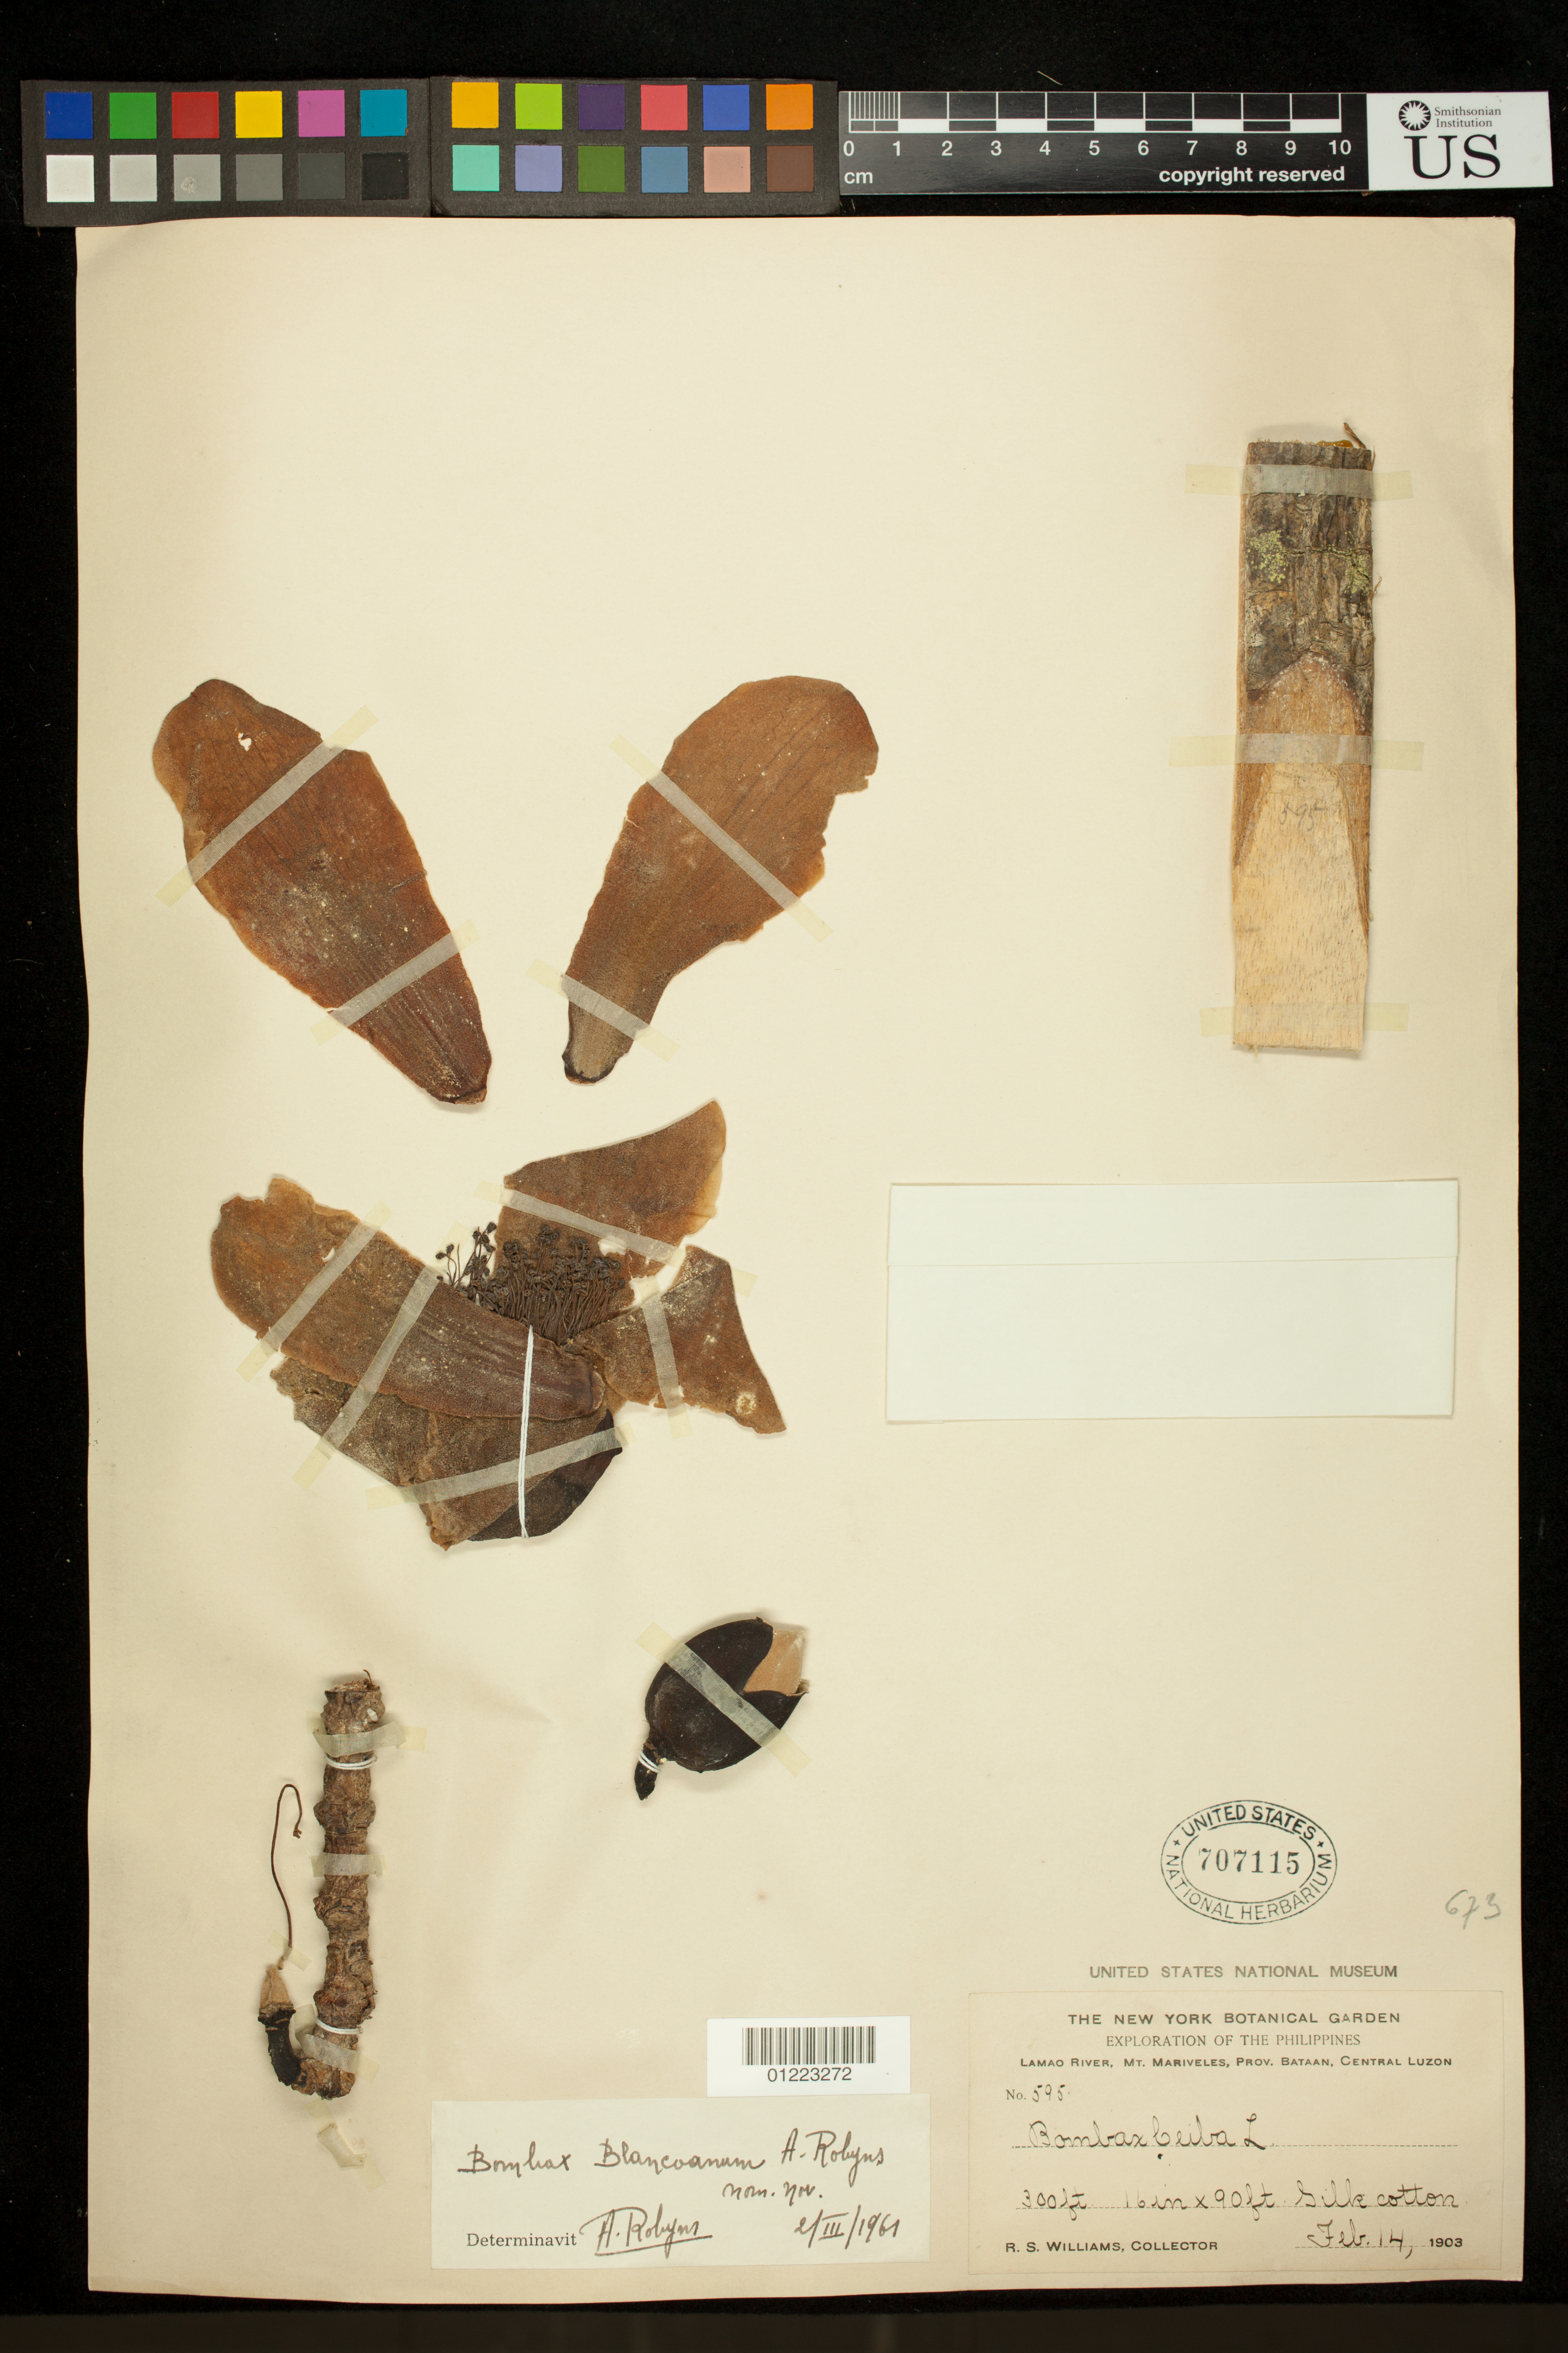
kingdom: Plantae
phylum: Tracheophyta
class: Magnoliopsida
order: Malvales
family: Malvaceae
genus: Bombax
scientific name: Bombax blancoanum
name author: A. Robyns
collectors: R. S. Williams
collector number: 595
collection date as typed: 2/14/1903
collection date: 1903-02-14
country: Philippines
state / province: Central Luzon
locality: Lamao River, Mt. Mariveles, Prov. Bataan, Central Luzon.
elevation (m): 91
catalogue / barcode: US 707115